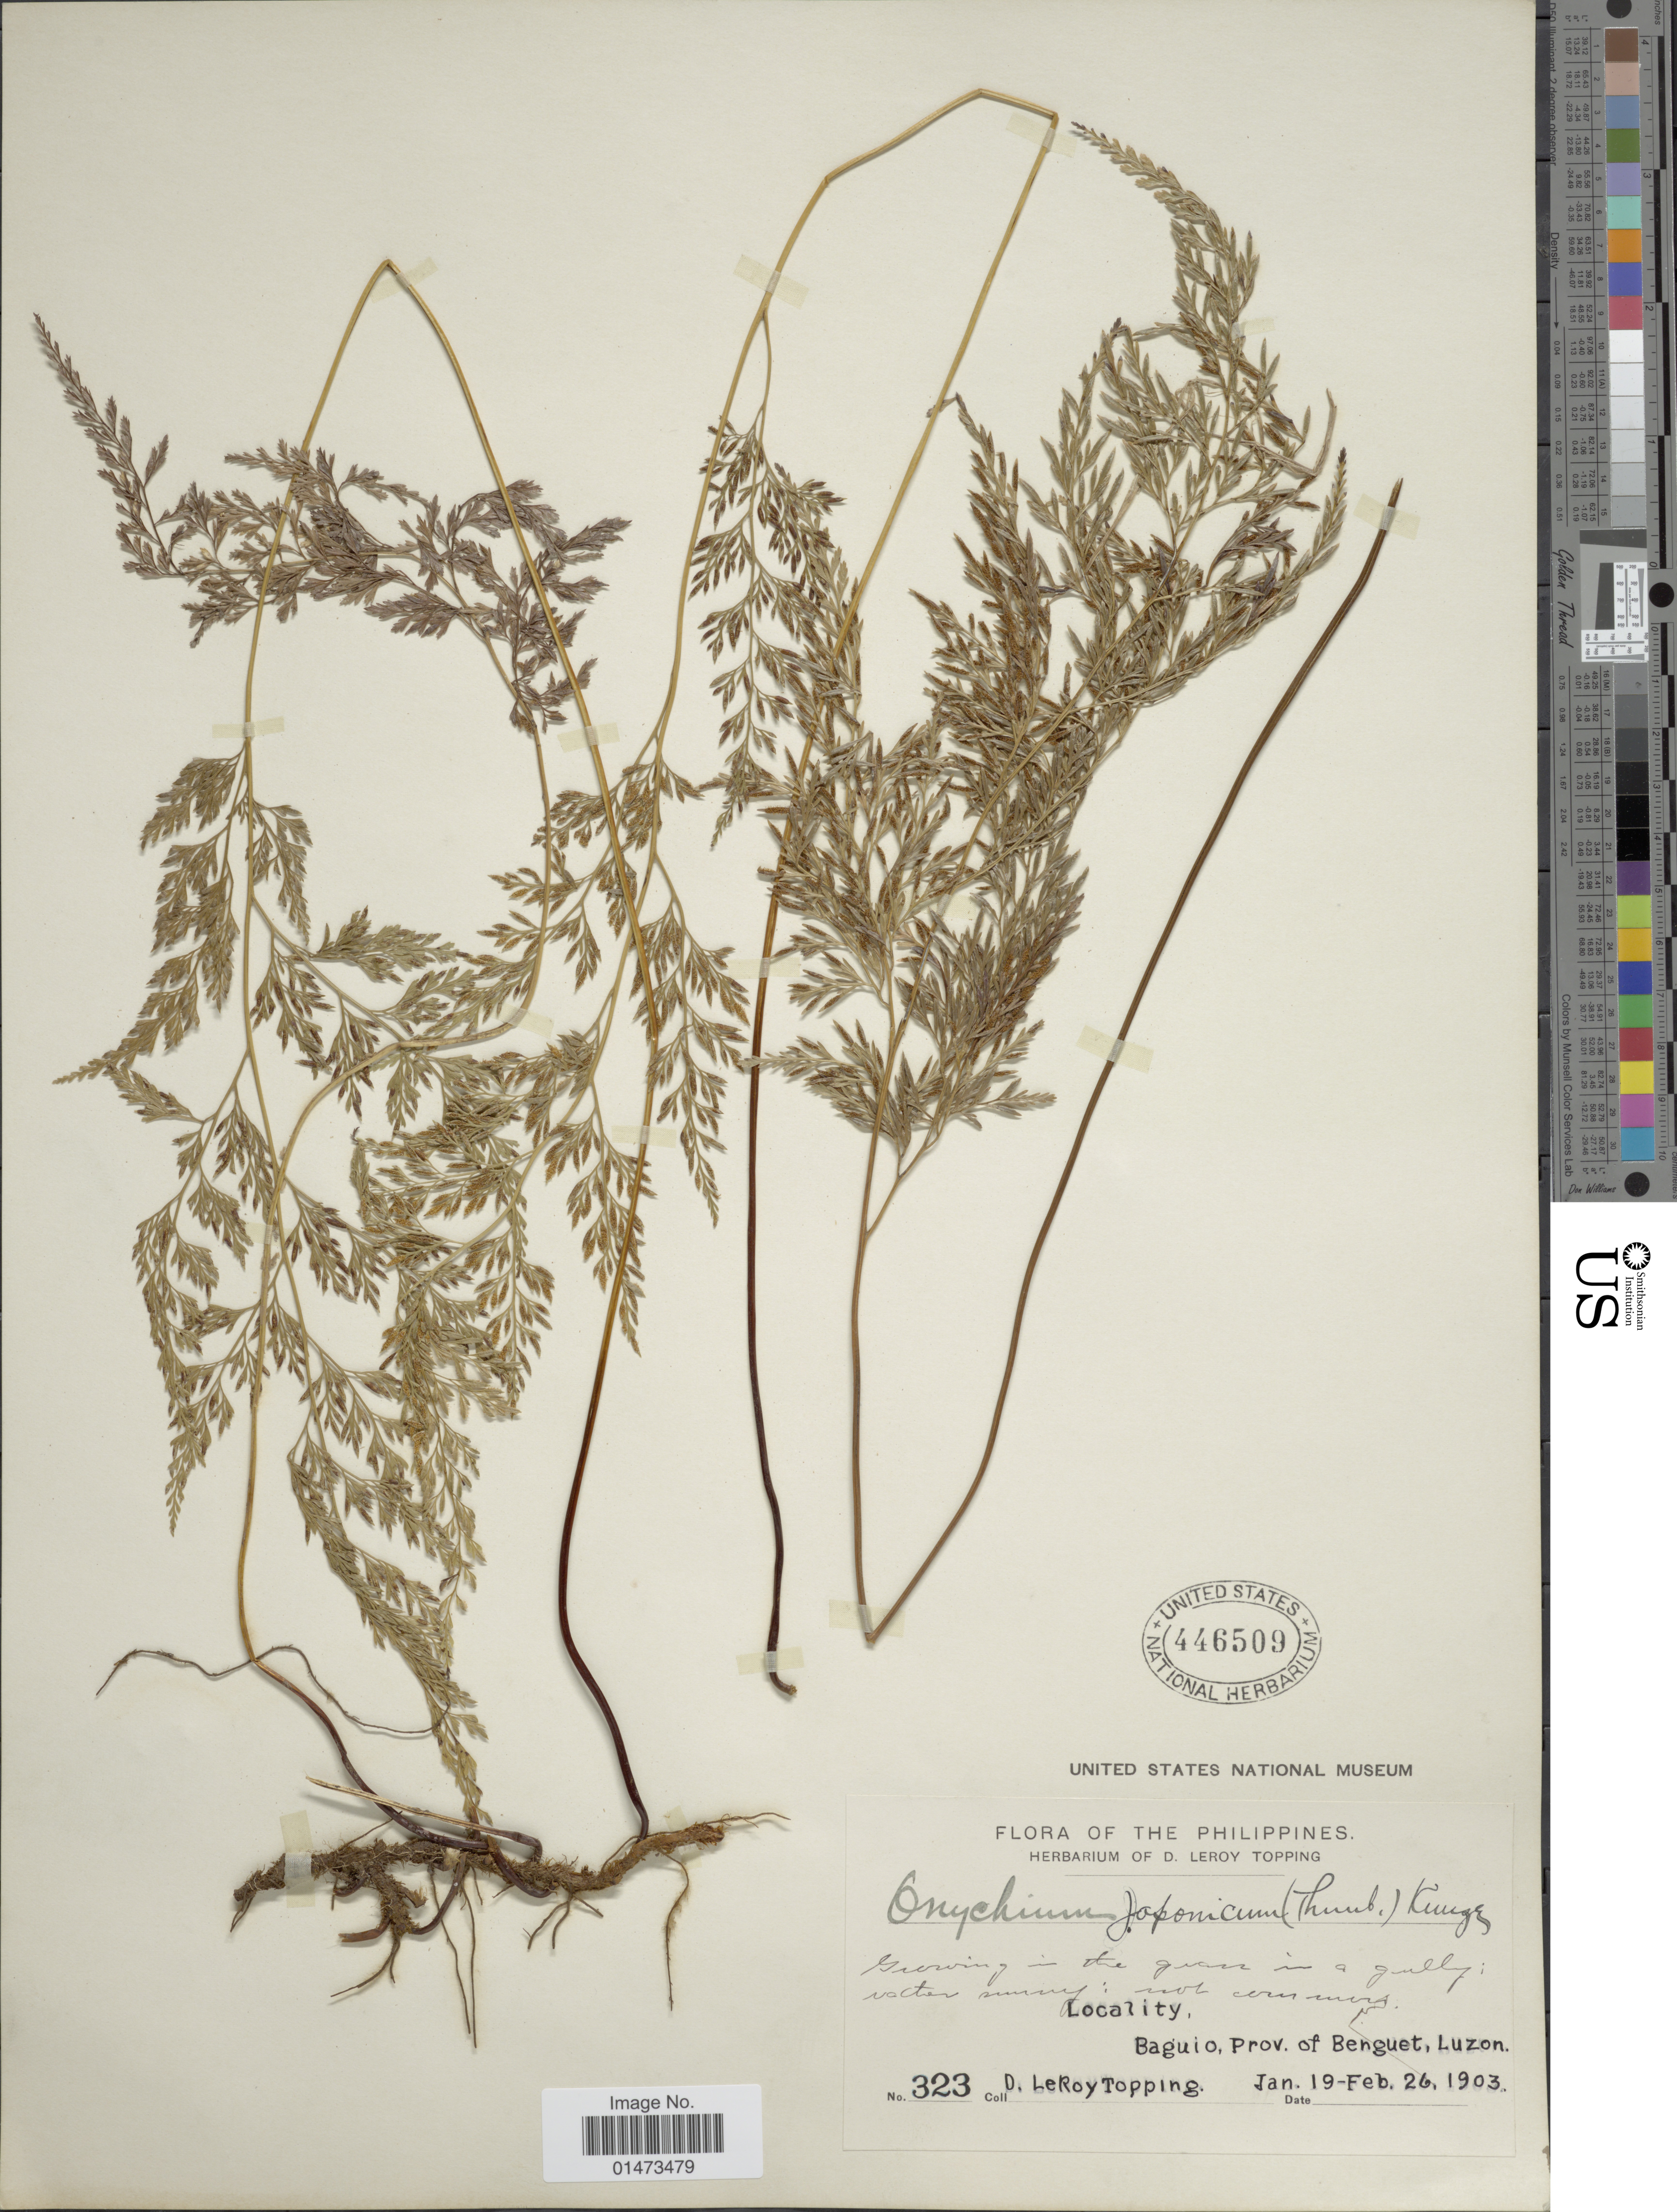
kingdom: Plantae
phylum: Tracheophyta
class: Polypodiopsida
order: Polypodiales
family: Pteridaceae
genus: Onychium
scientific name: Onychium japonicum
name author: (Thunb.) Kunze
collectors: D. L. Topping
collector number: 323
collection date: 1903-01-19/1903-02-26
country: Philippines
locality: Baguio, Prov. of Benguet, Luzon.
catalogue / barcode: US 446509